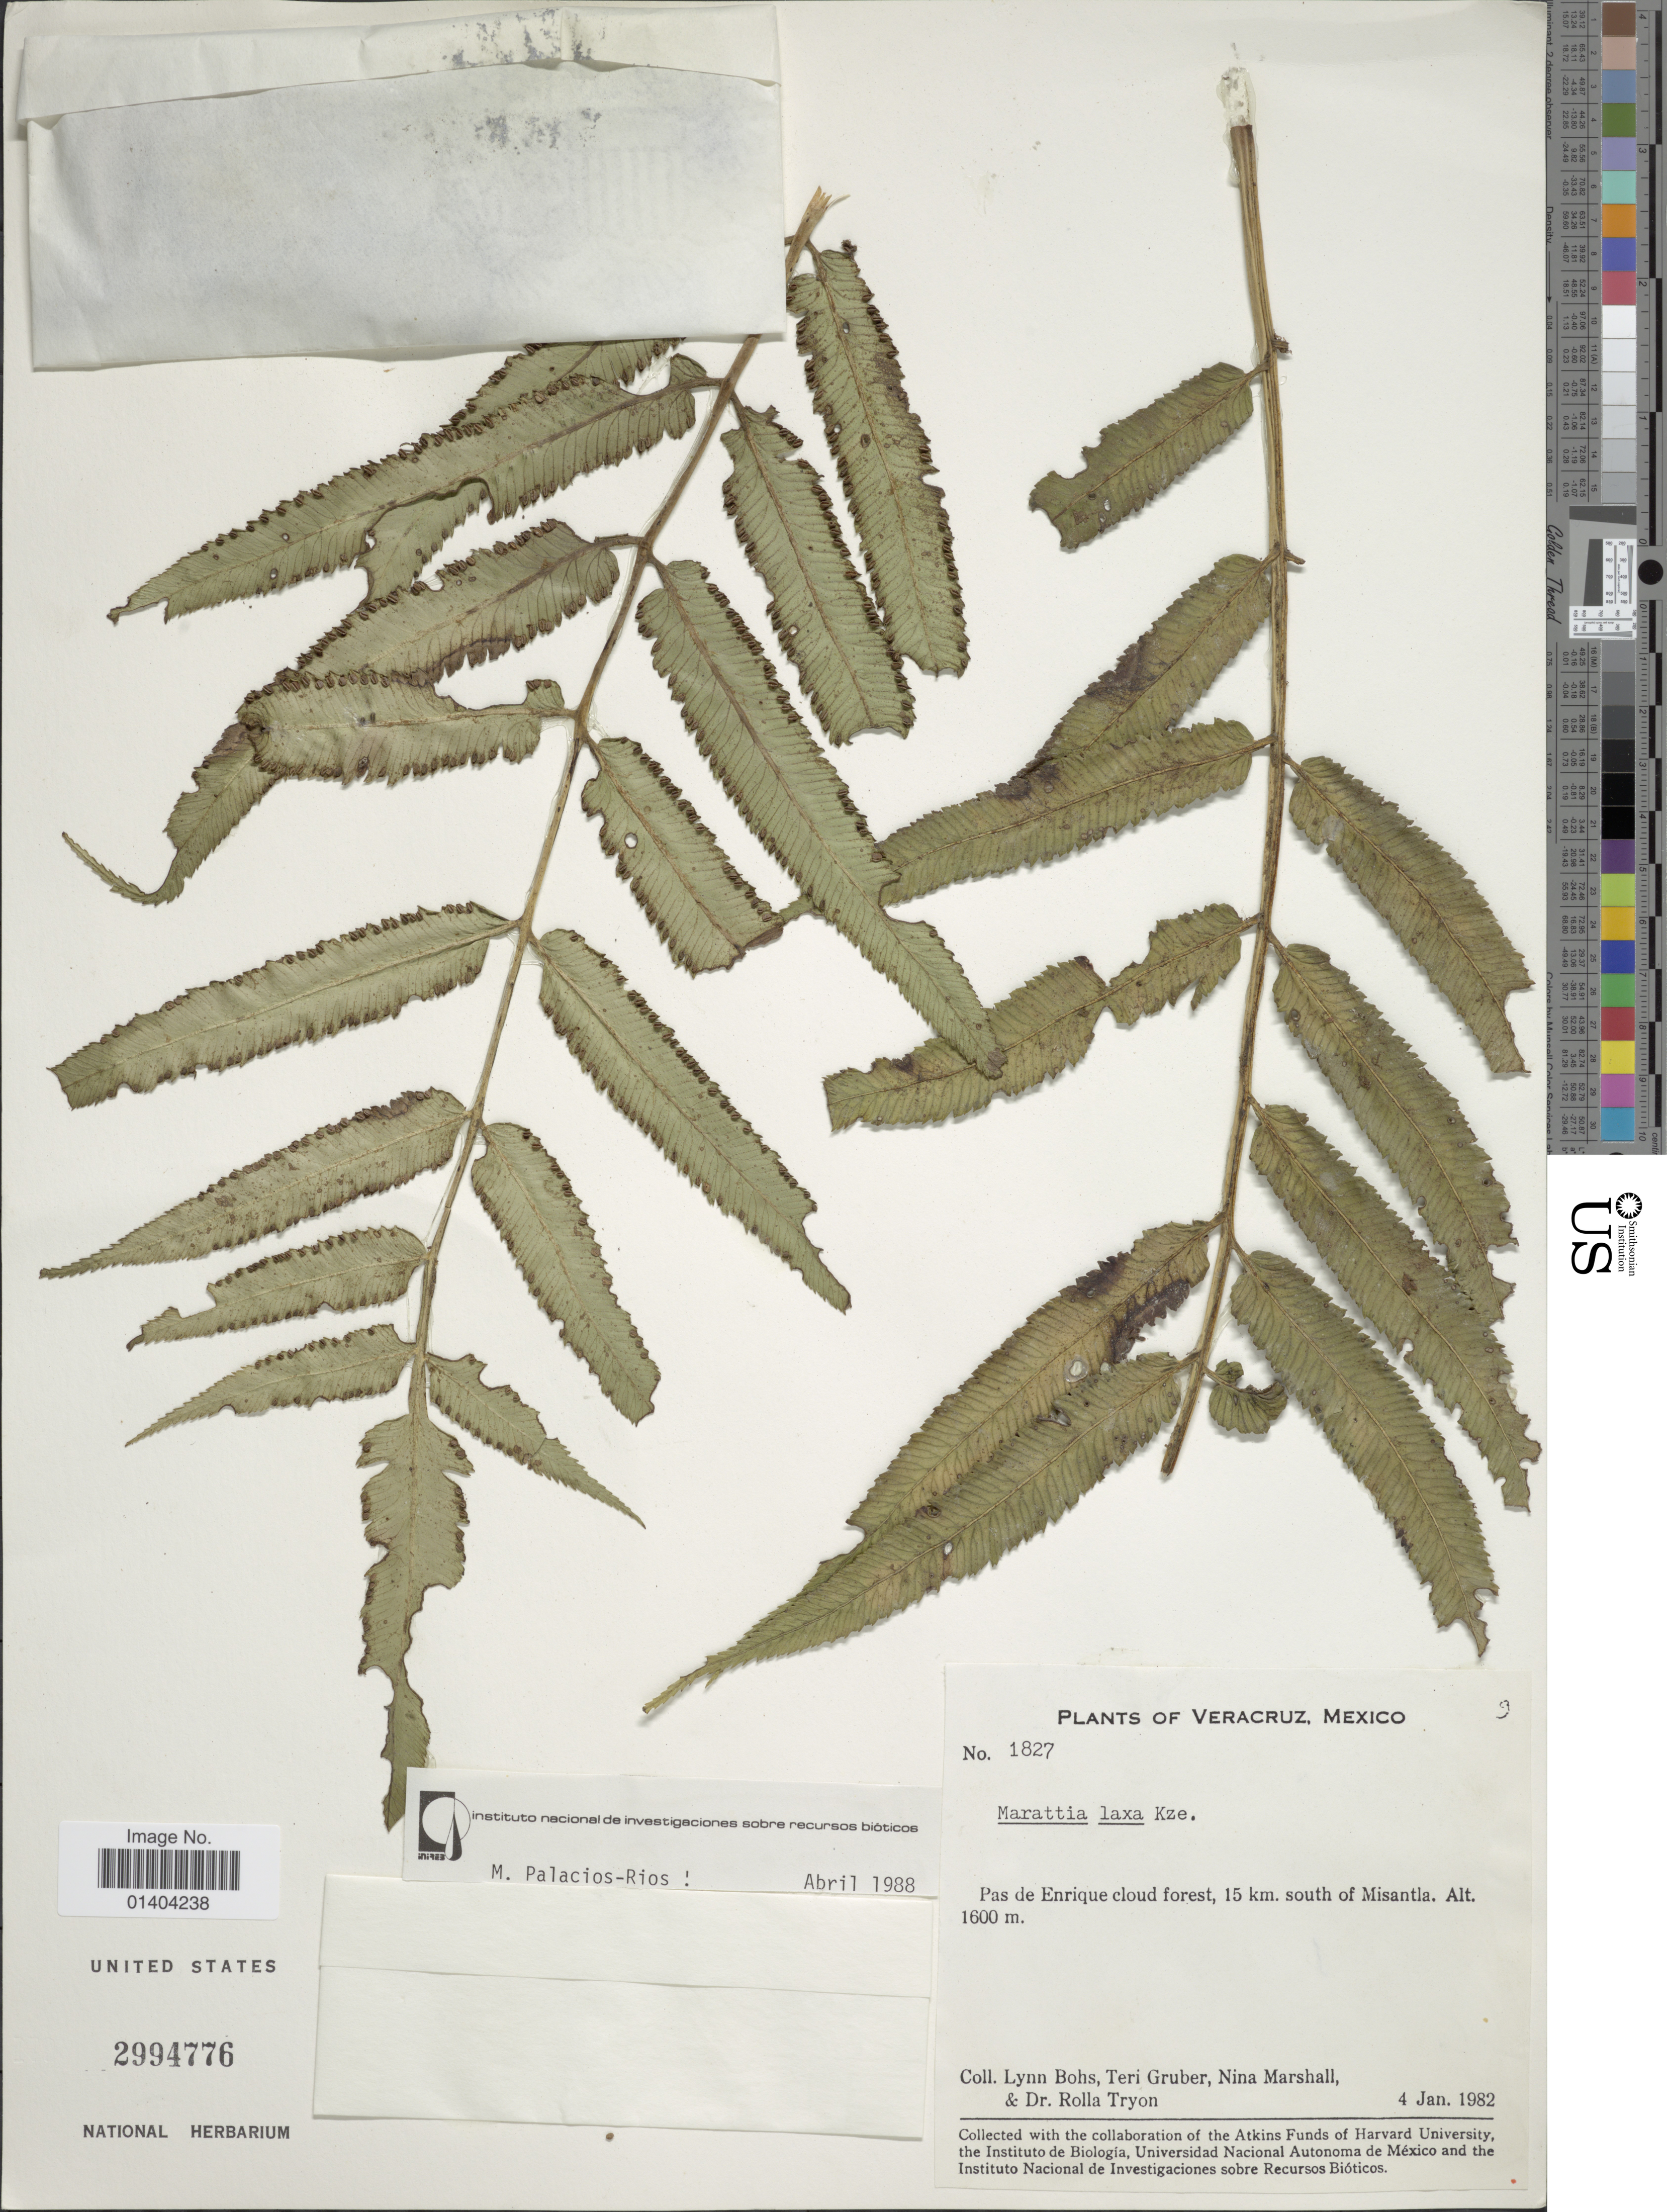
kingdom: Plantae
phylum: Tracheophyta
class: Polypodiopsida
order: Marattiales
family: Marattiaceae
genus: Marattia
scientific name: Marattia laxa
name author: Kunze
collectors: L. A. Bohs, T. Gruber, N. Marshall & R. M. Tryon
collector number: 1827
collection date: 1982-01-04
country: Mexico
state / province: Veracruz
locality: Pas de Enrique cloud forest, 15 km south of Misantla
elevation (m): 1600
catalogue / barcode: US 2994776